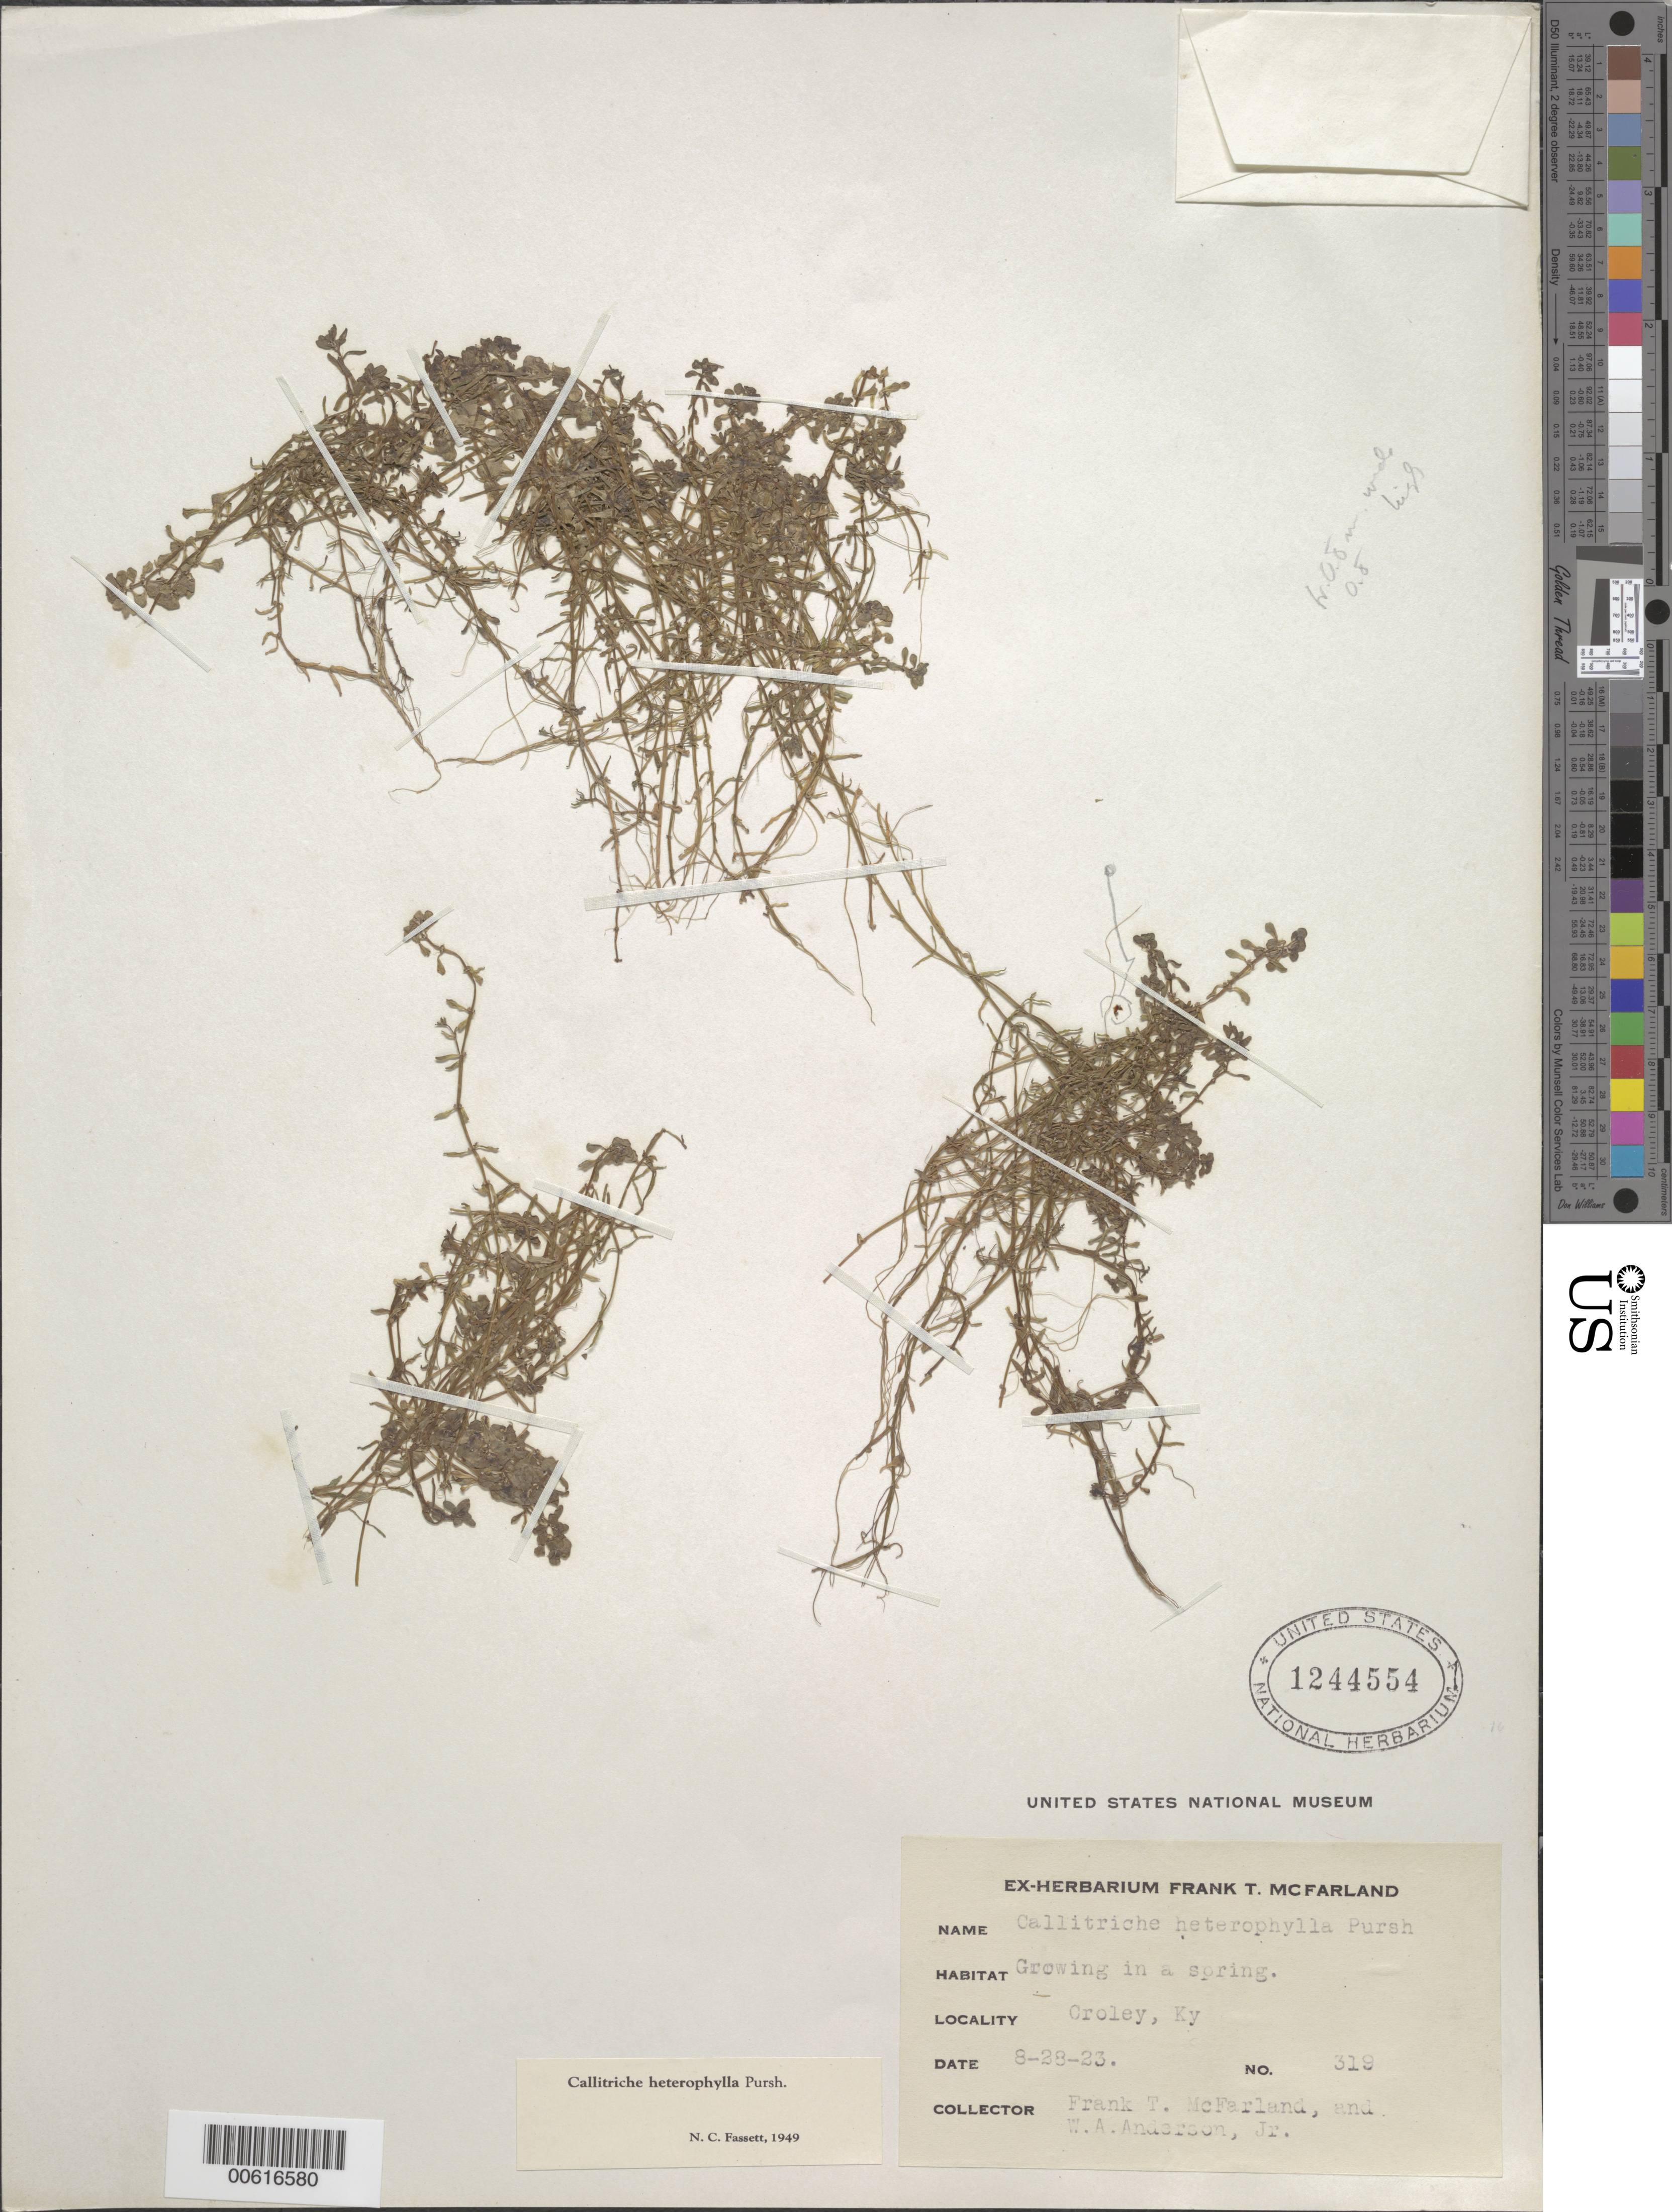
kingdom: Plantae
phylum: Tracheophyta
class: Magnoliopsida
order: Lamiales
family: Plantaginaceae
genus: Callitriche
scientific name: Callitriche heterophylla Pursh emend. Darby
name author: Pursh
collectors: F. McFarland & W. A. Anderson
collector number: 319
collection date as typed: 28 Aug 1923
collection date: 1923-08-28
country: United States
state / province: Kentucky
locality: Croley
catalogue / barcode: US 1244554